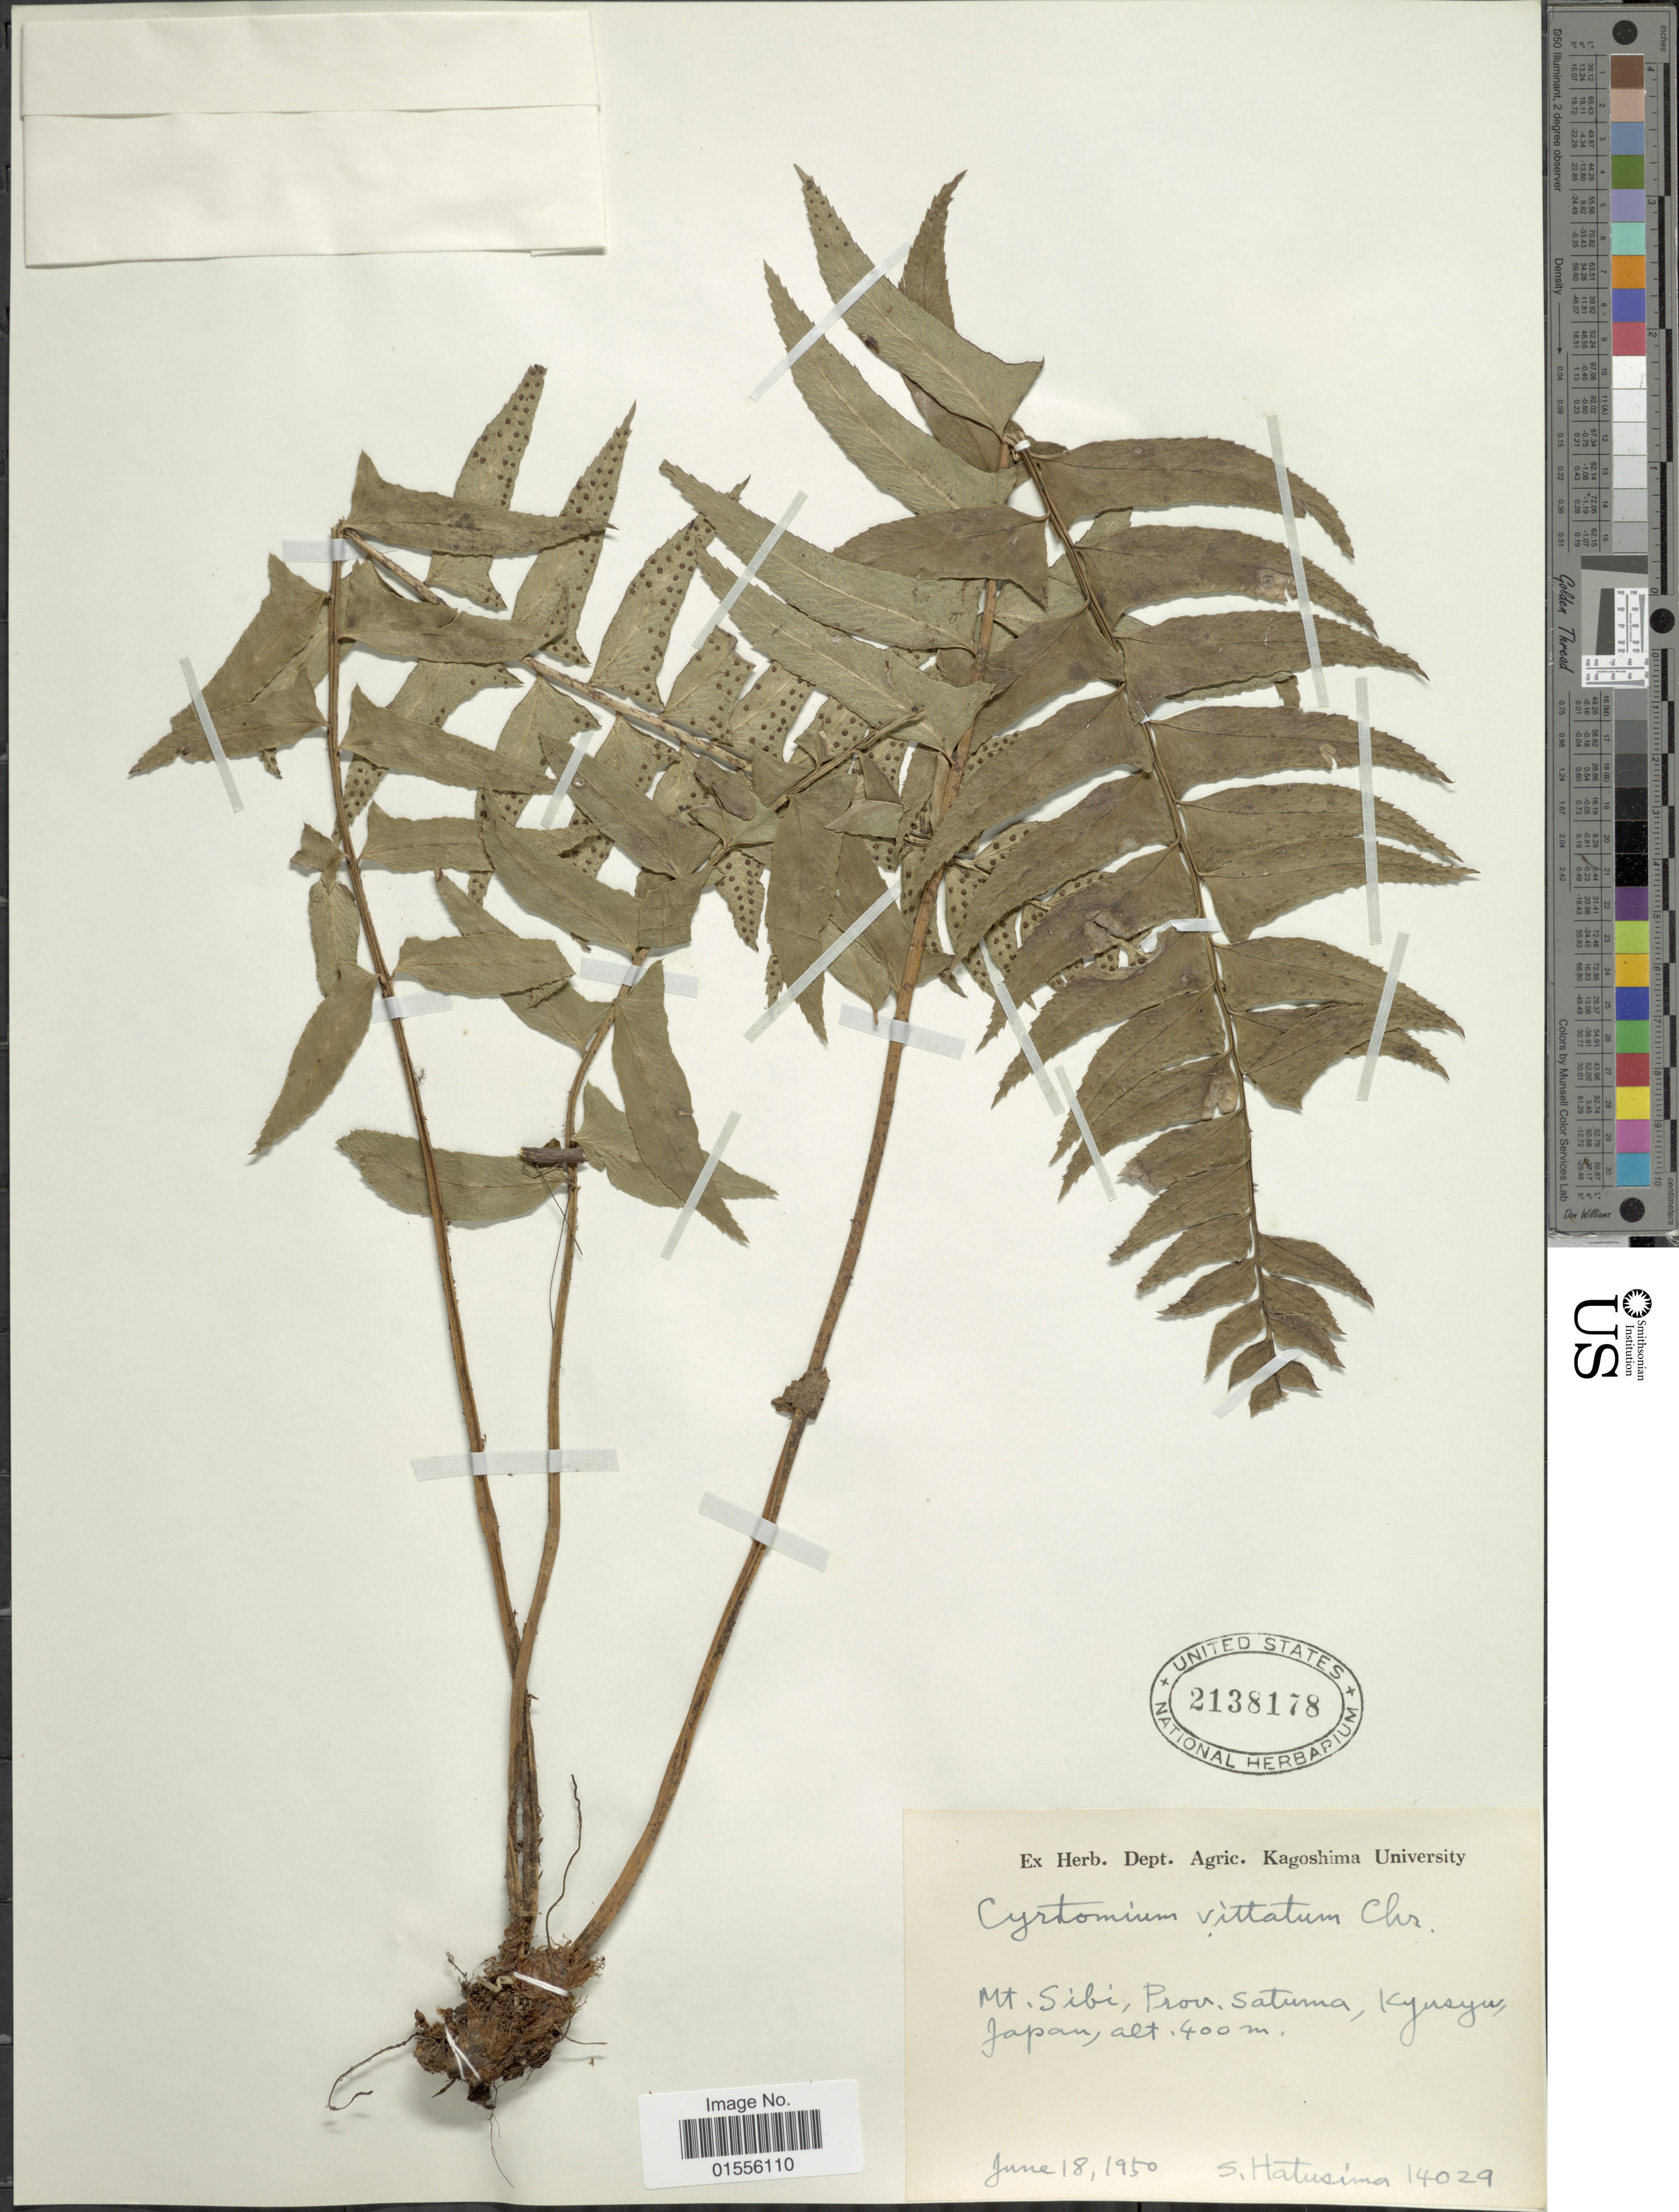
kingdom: Plantae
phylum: Tracheophyta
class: Polypodiopsida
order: Polypodiales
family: Dryopteridaceae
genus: Cyrtomium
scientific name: Cyrtomium balansae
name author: (Christ) C. Chr.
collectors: S. Hatusima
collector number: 14029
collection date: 1950-06-18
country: Japan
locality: Mt Sibi, Prov. Satuma, Kyusyu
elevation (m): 400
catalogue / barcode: US 2138178